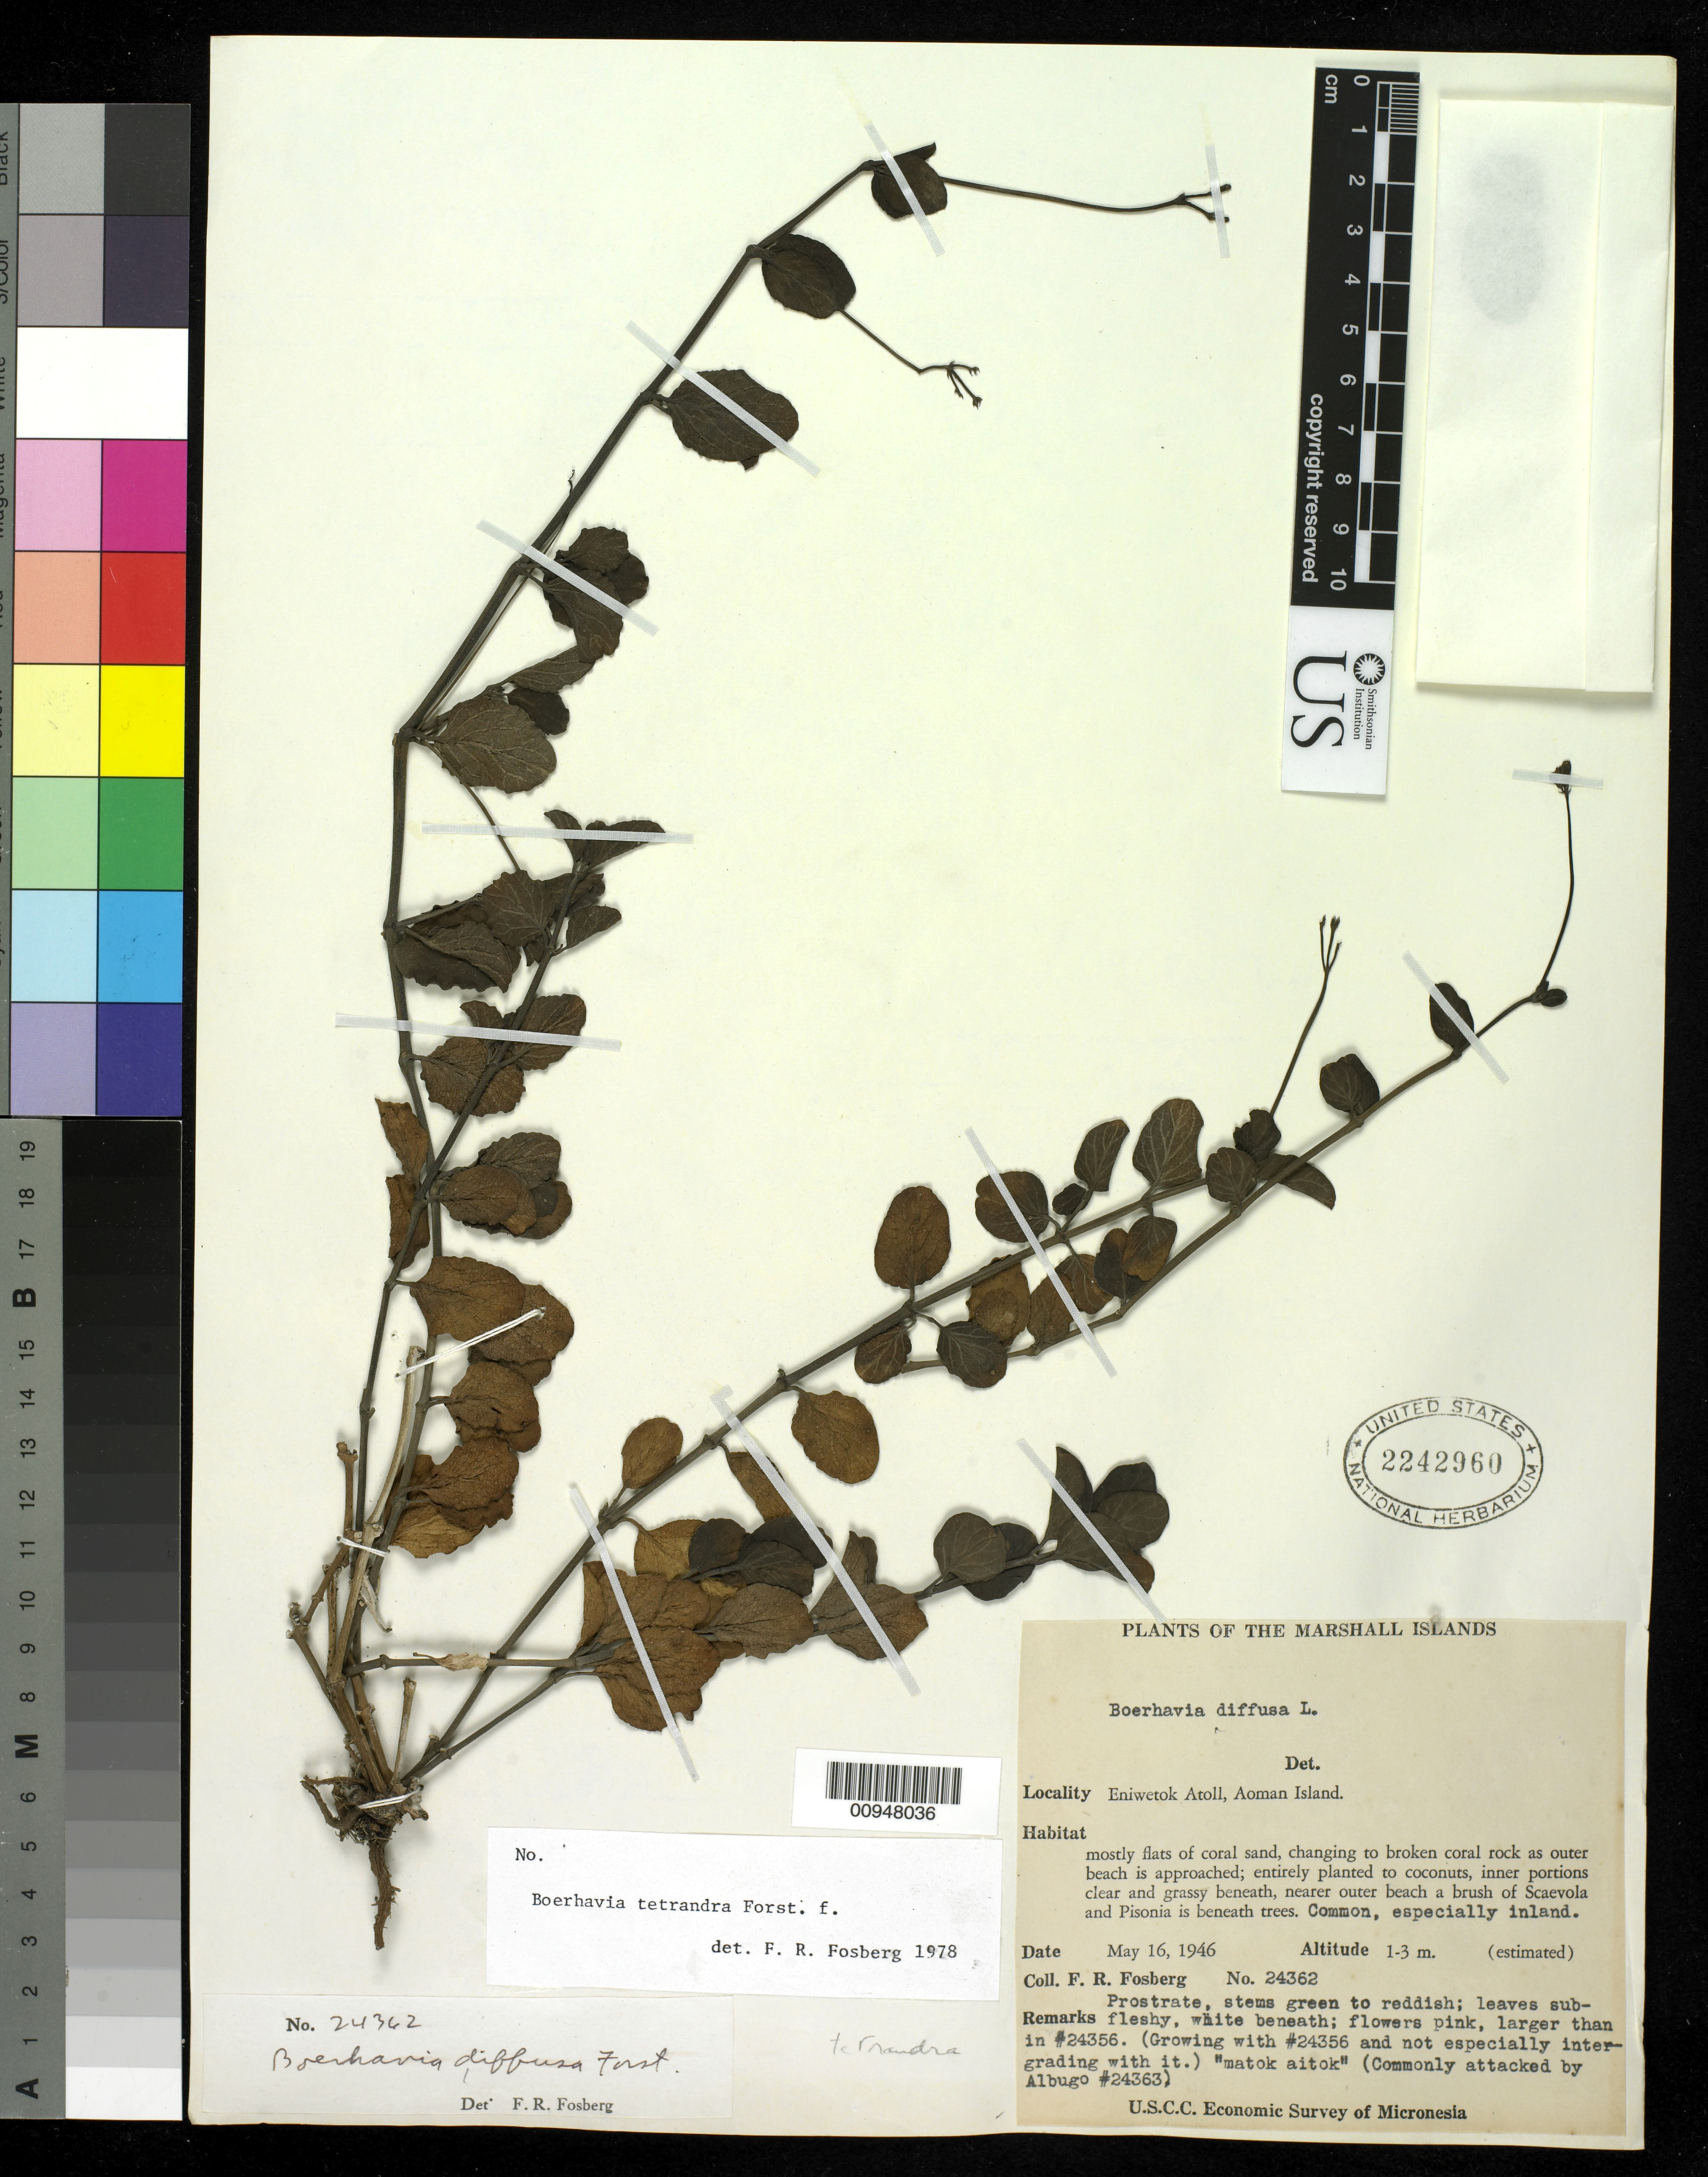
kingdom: Plantae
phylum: Tracheophyta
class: Magnoliopsida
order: Caryophyllales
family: Nyctaginaceae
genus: Boerhavia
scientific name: Boerhavia tetrandra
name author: G. Forst.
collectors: F. R. Fosberg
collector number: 24362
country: Marshall Islands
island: Enewetak [Eniwetok] Atoll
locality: Aoman Islet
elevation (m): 1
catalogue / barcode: US 2242960